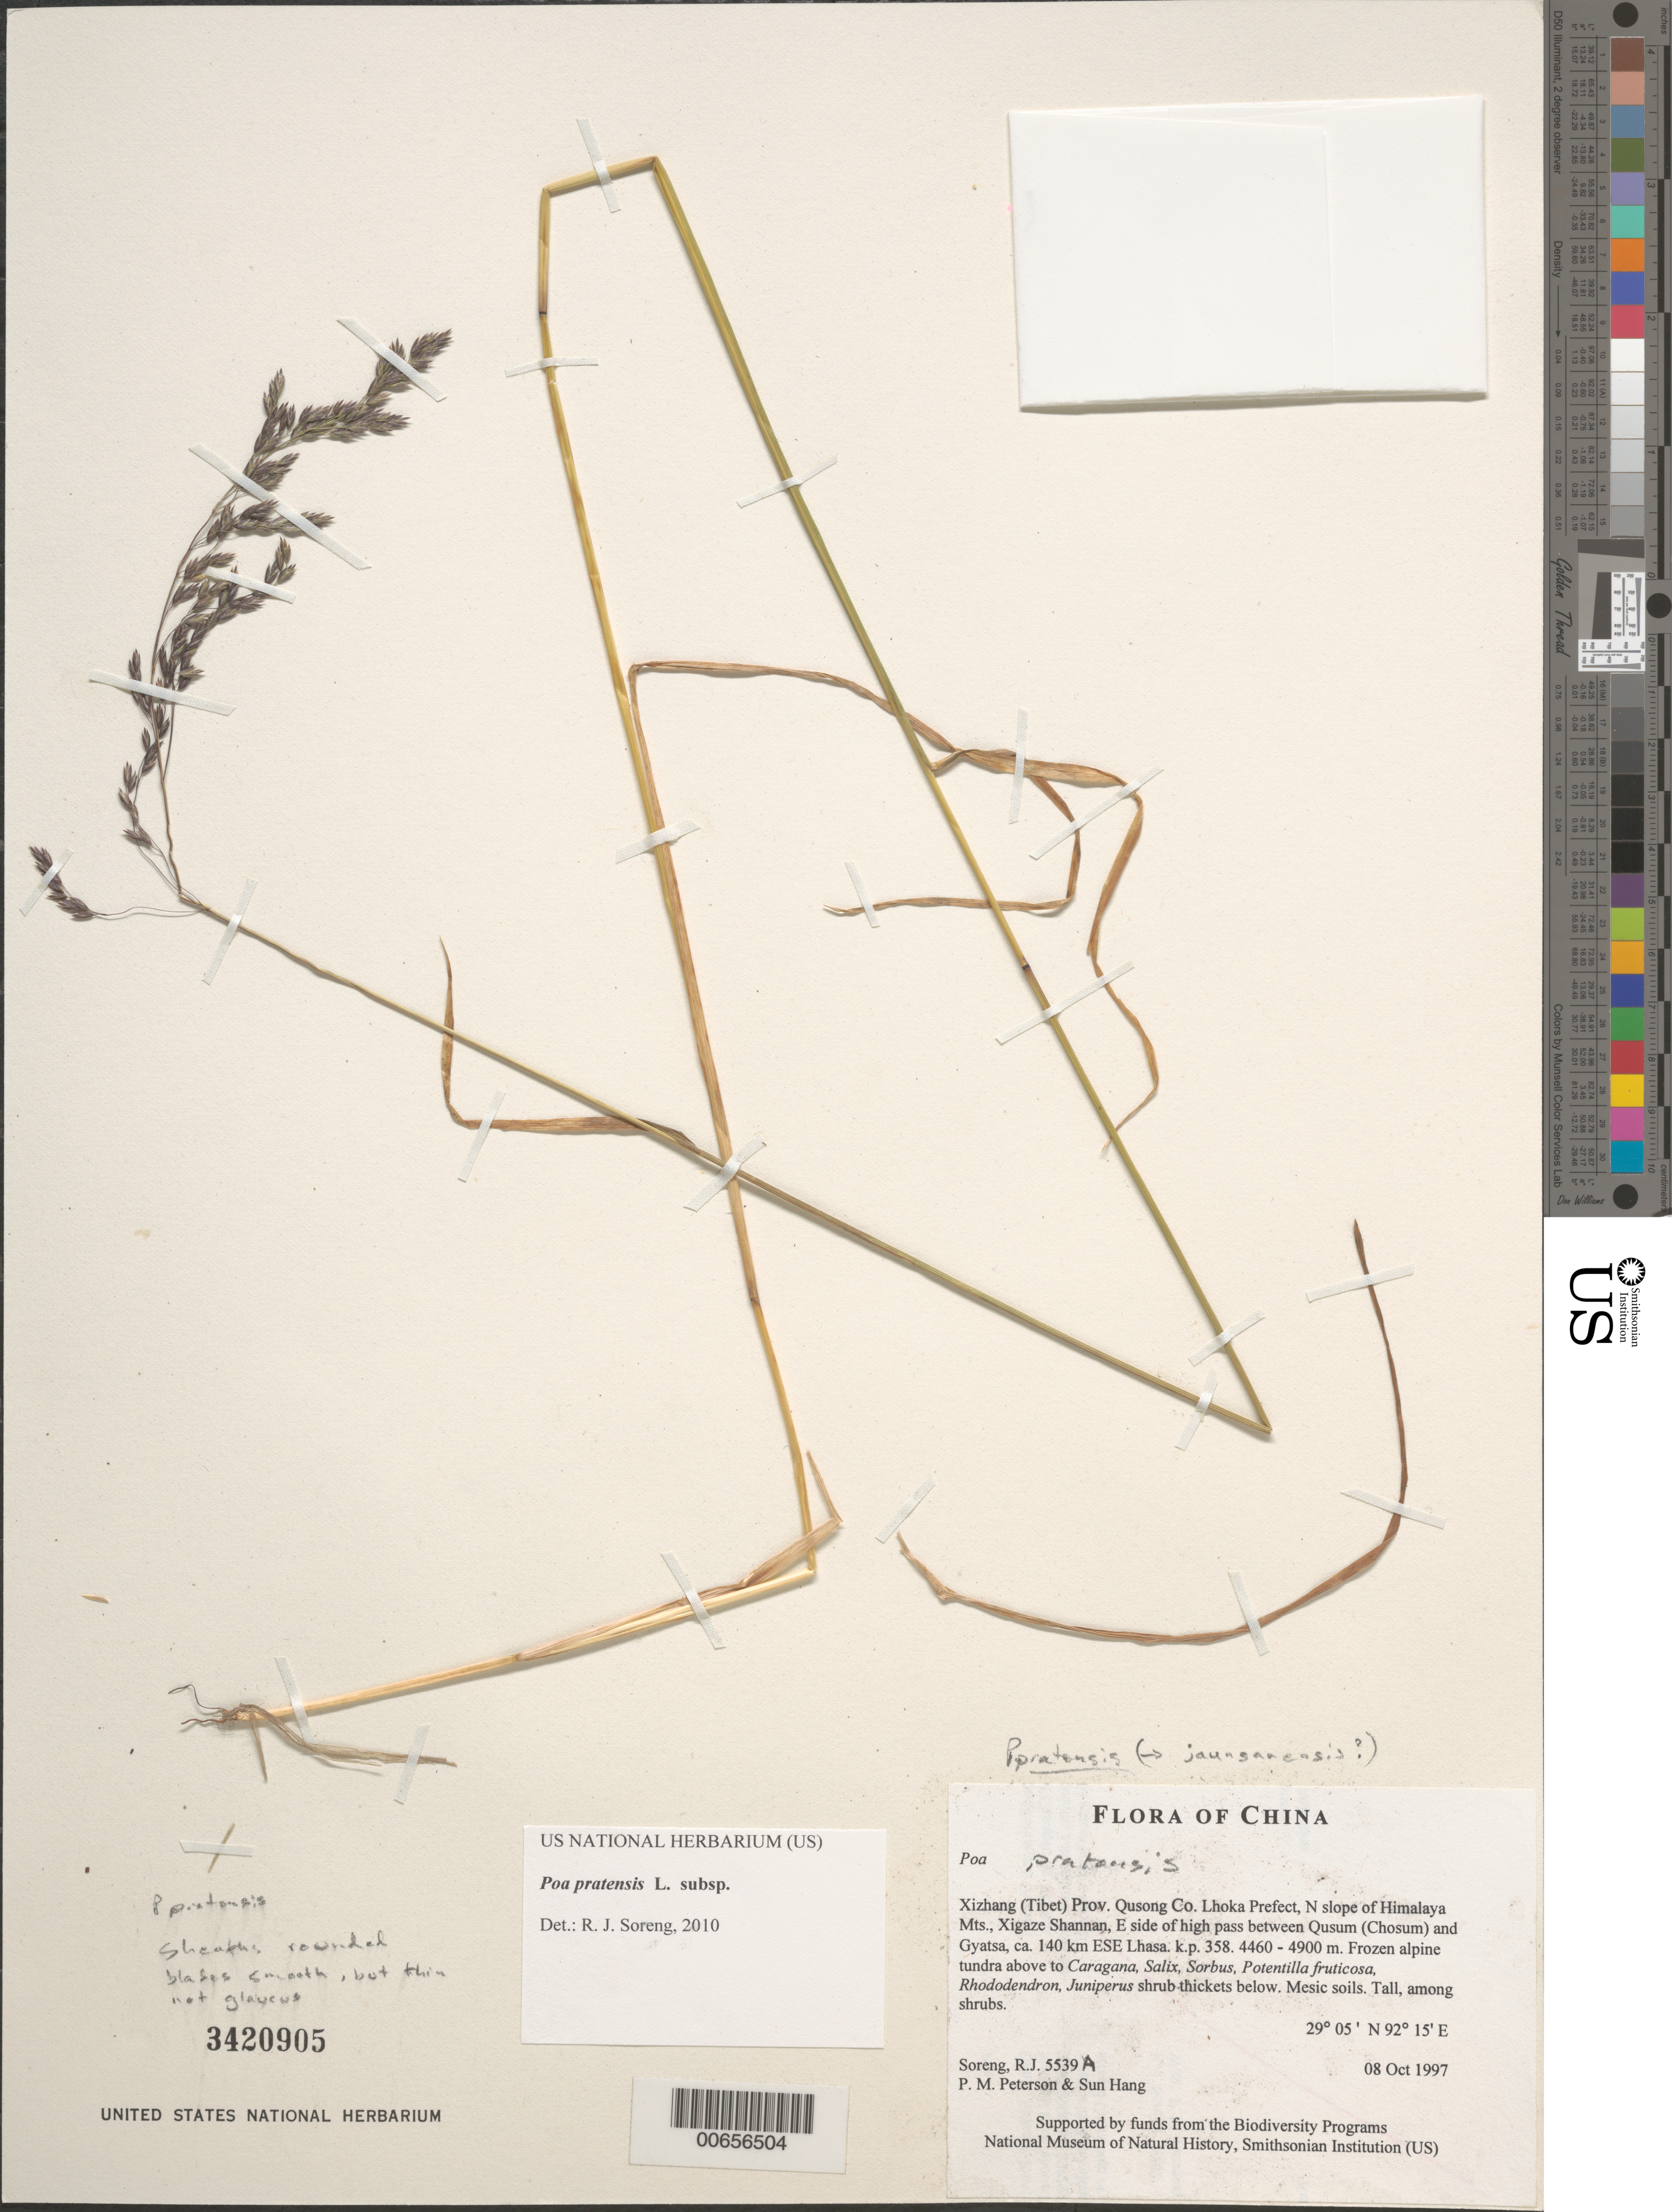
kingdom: Plantae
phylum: Tracheophyta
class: Liliopsida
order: Poales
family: Poaceae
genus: Poa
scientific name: Poa lhasaensis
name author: T. Koyama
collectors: R. J. Soreng, P. M. Peterson & Sun Hang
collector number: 5539-A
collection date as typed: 08 Oct 1997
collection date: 1997-10-08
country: China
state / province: Xizang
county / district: Qusong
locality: Lhoka Prefect, N slope of Himalaya Mts., Xigaze Shannan, E side of high pass between Qusum (Chosum) and Gyatsa, ca. 140 km ESE Lhasa. k.p. 358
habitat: Frozen alpine tundra above to Caragana, Salix, Sorbus, Potentilla fruticosa, Rhododendron, Juniperus shrub thickets below.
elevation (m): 4460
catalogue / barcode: US 3420905